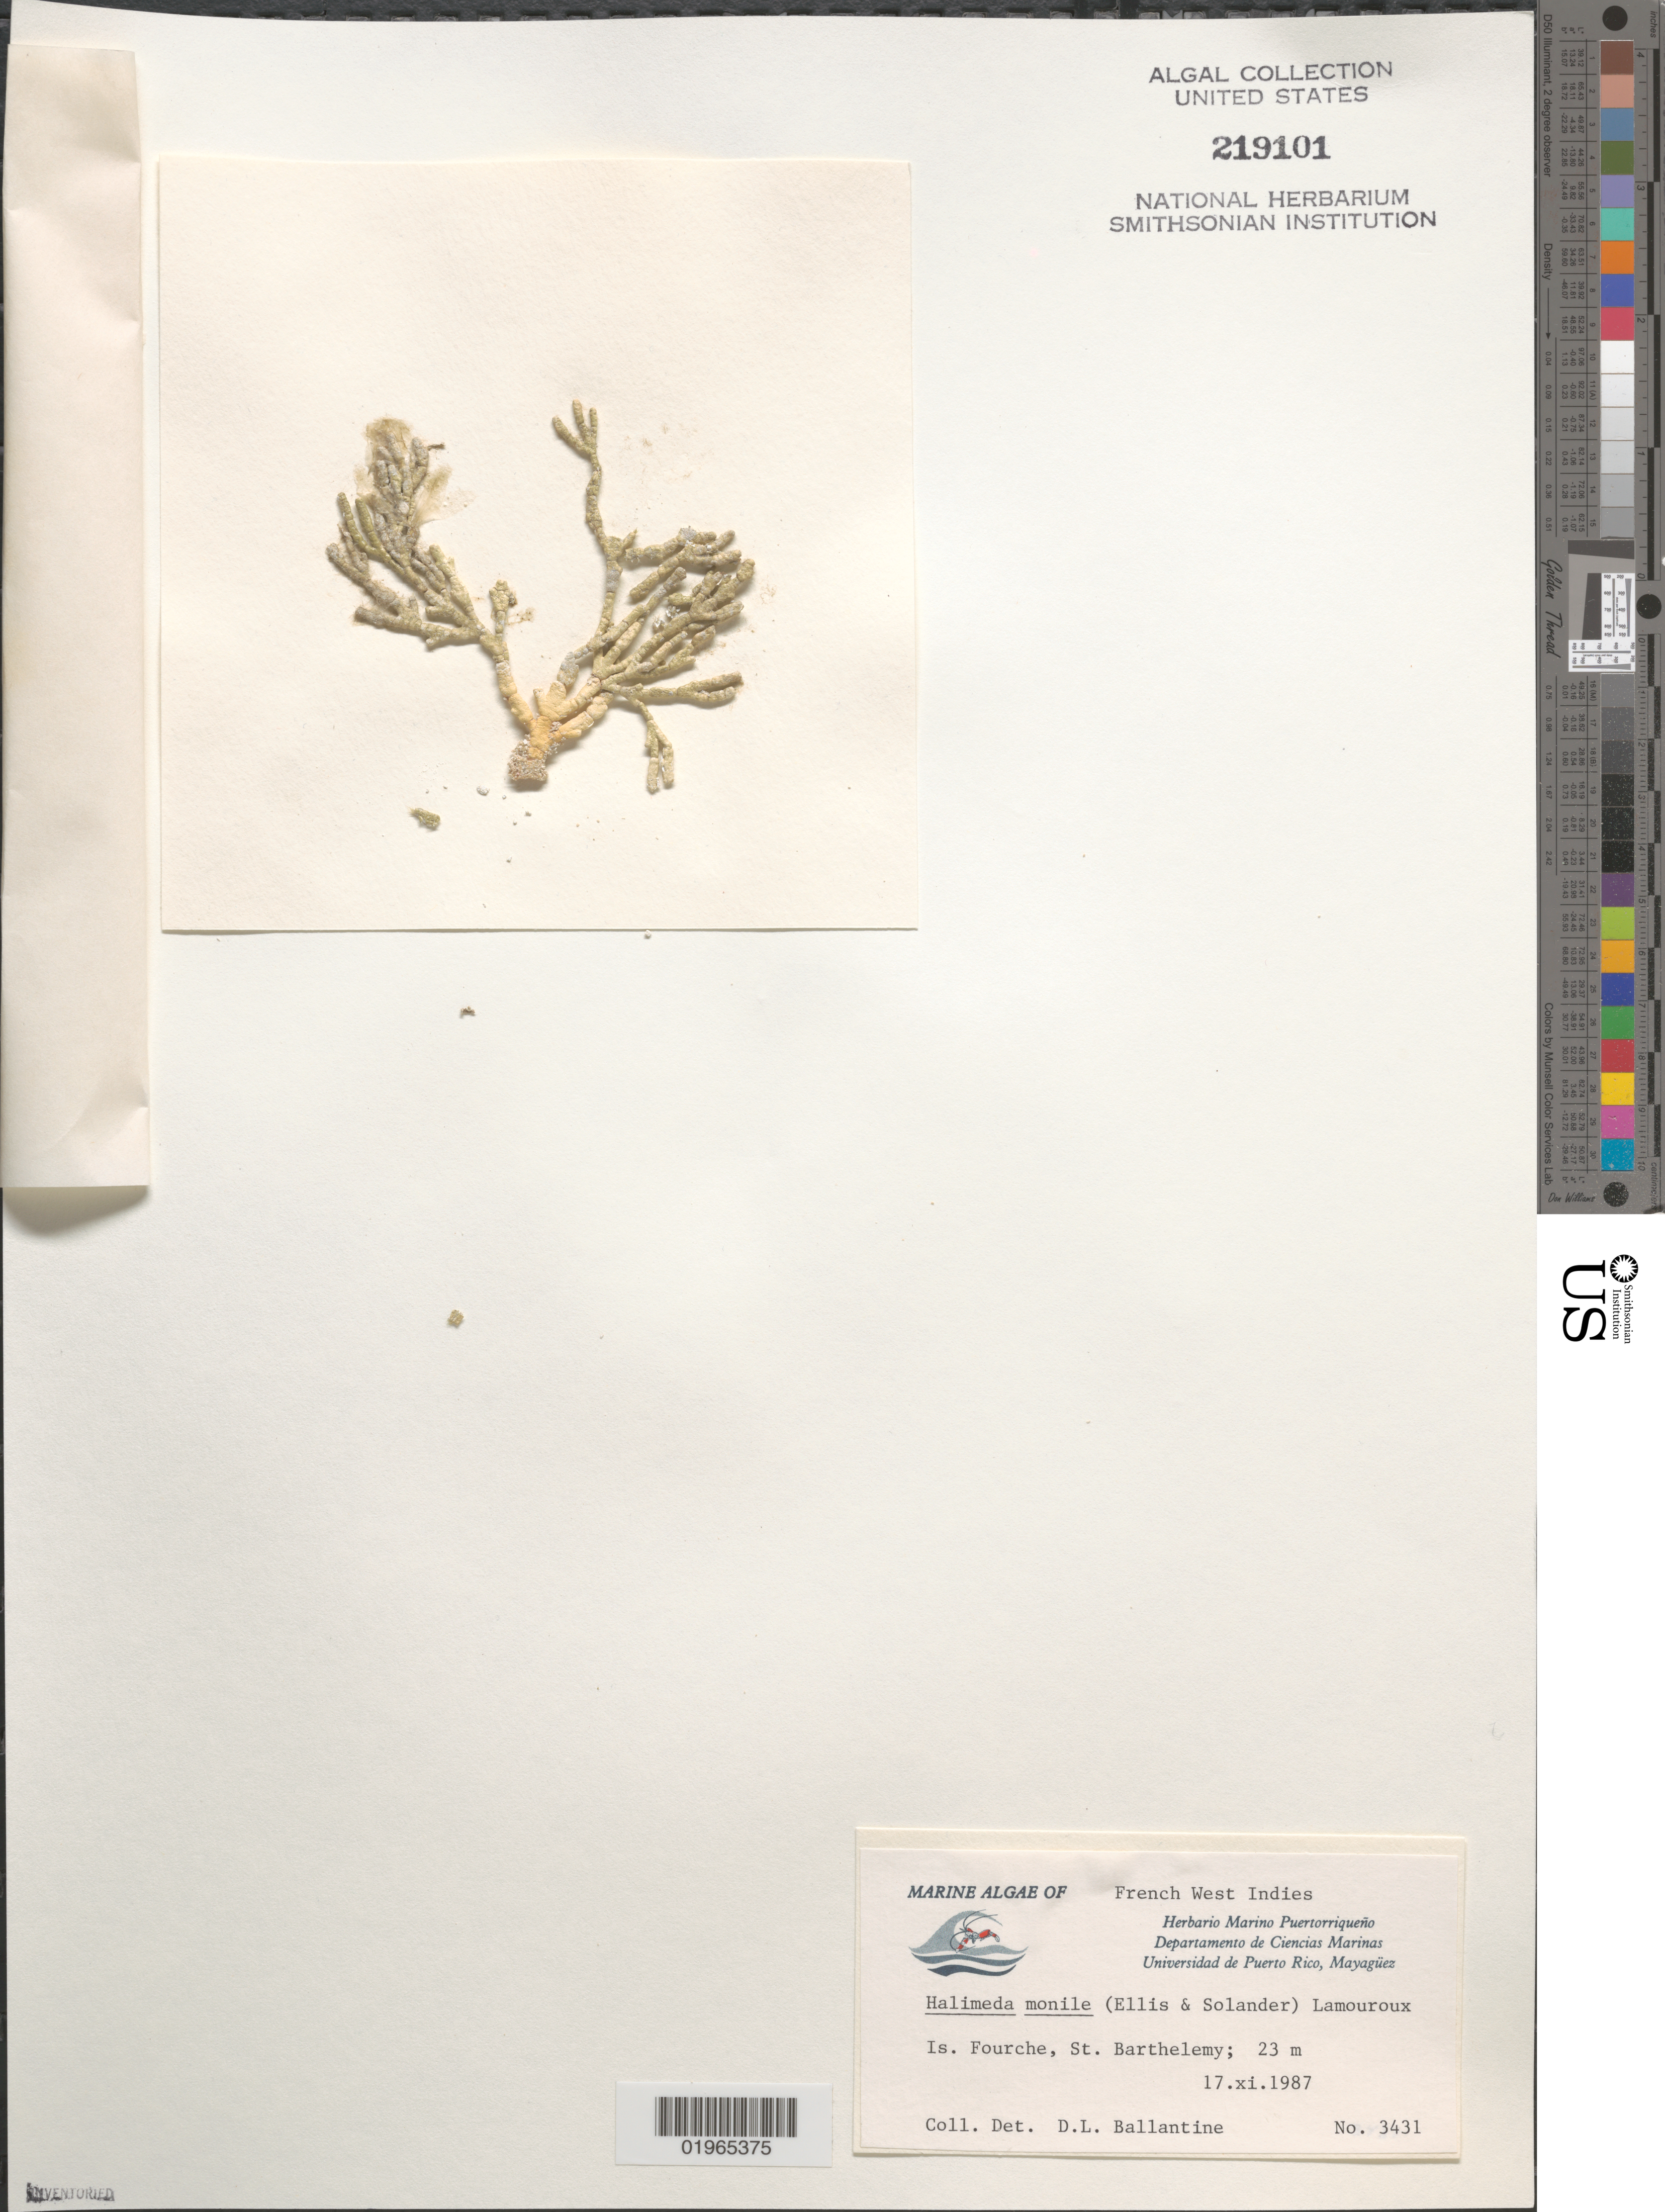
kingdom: Plantae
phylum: Chlorophyta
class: Ulvophyceae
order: Bryopsidales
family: Halimedaceae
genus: Halimeda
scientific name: Halimeda monile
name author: (J. Ellis & Sol.) J.V.Lamouroux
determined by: Ballantine, D. L.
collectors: D.L. Ballantine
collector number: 3431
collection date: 1987-11-17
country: Saint Barthélemy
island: Ile Fourche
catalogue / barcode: US 219101